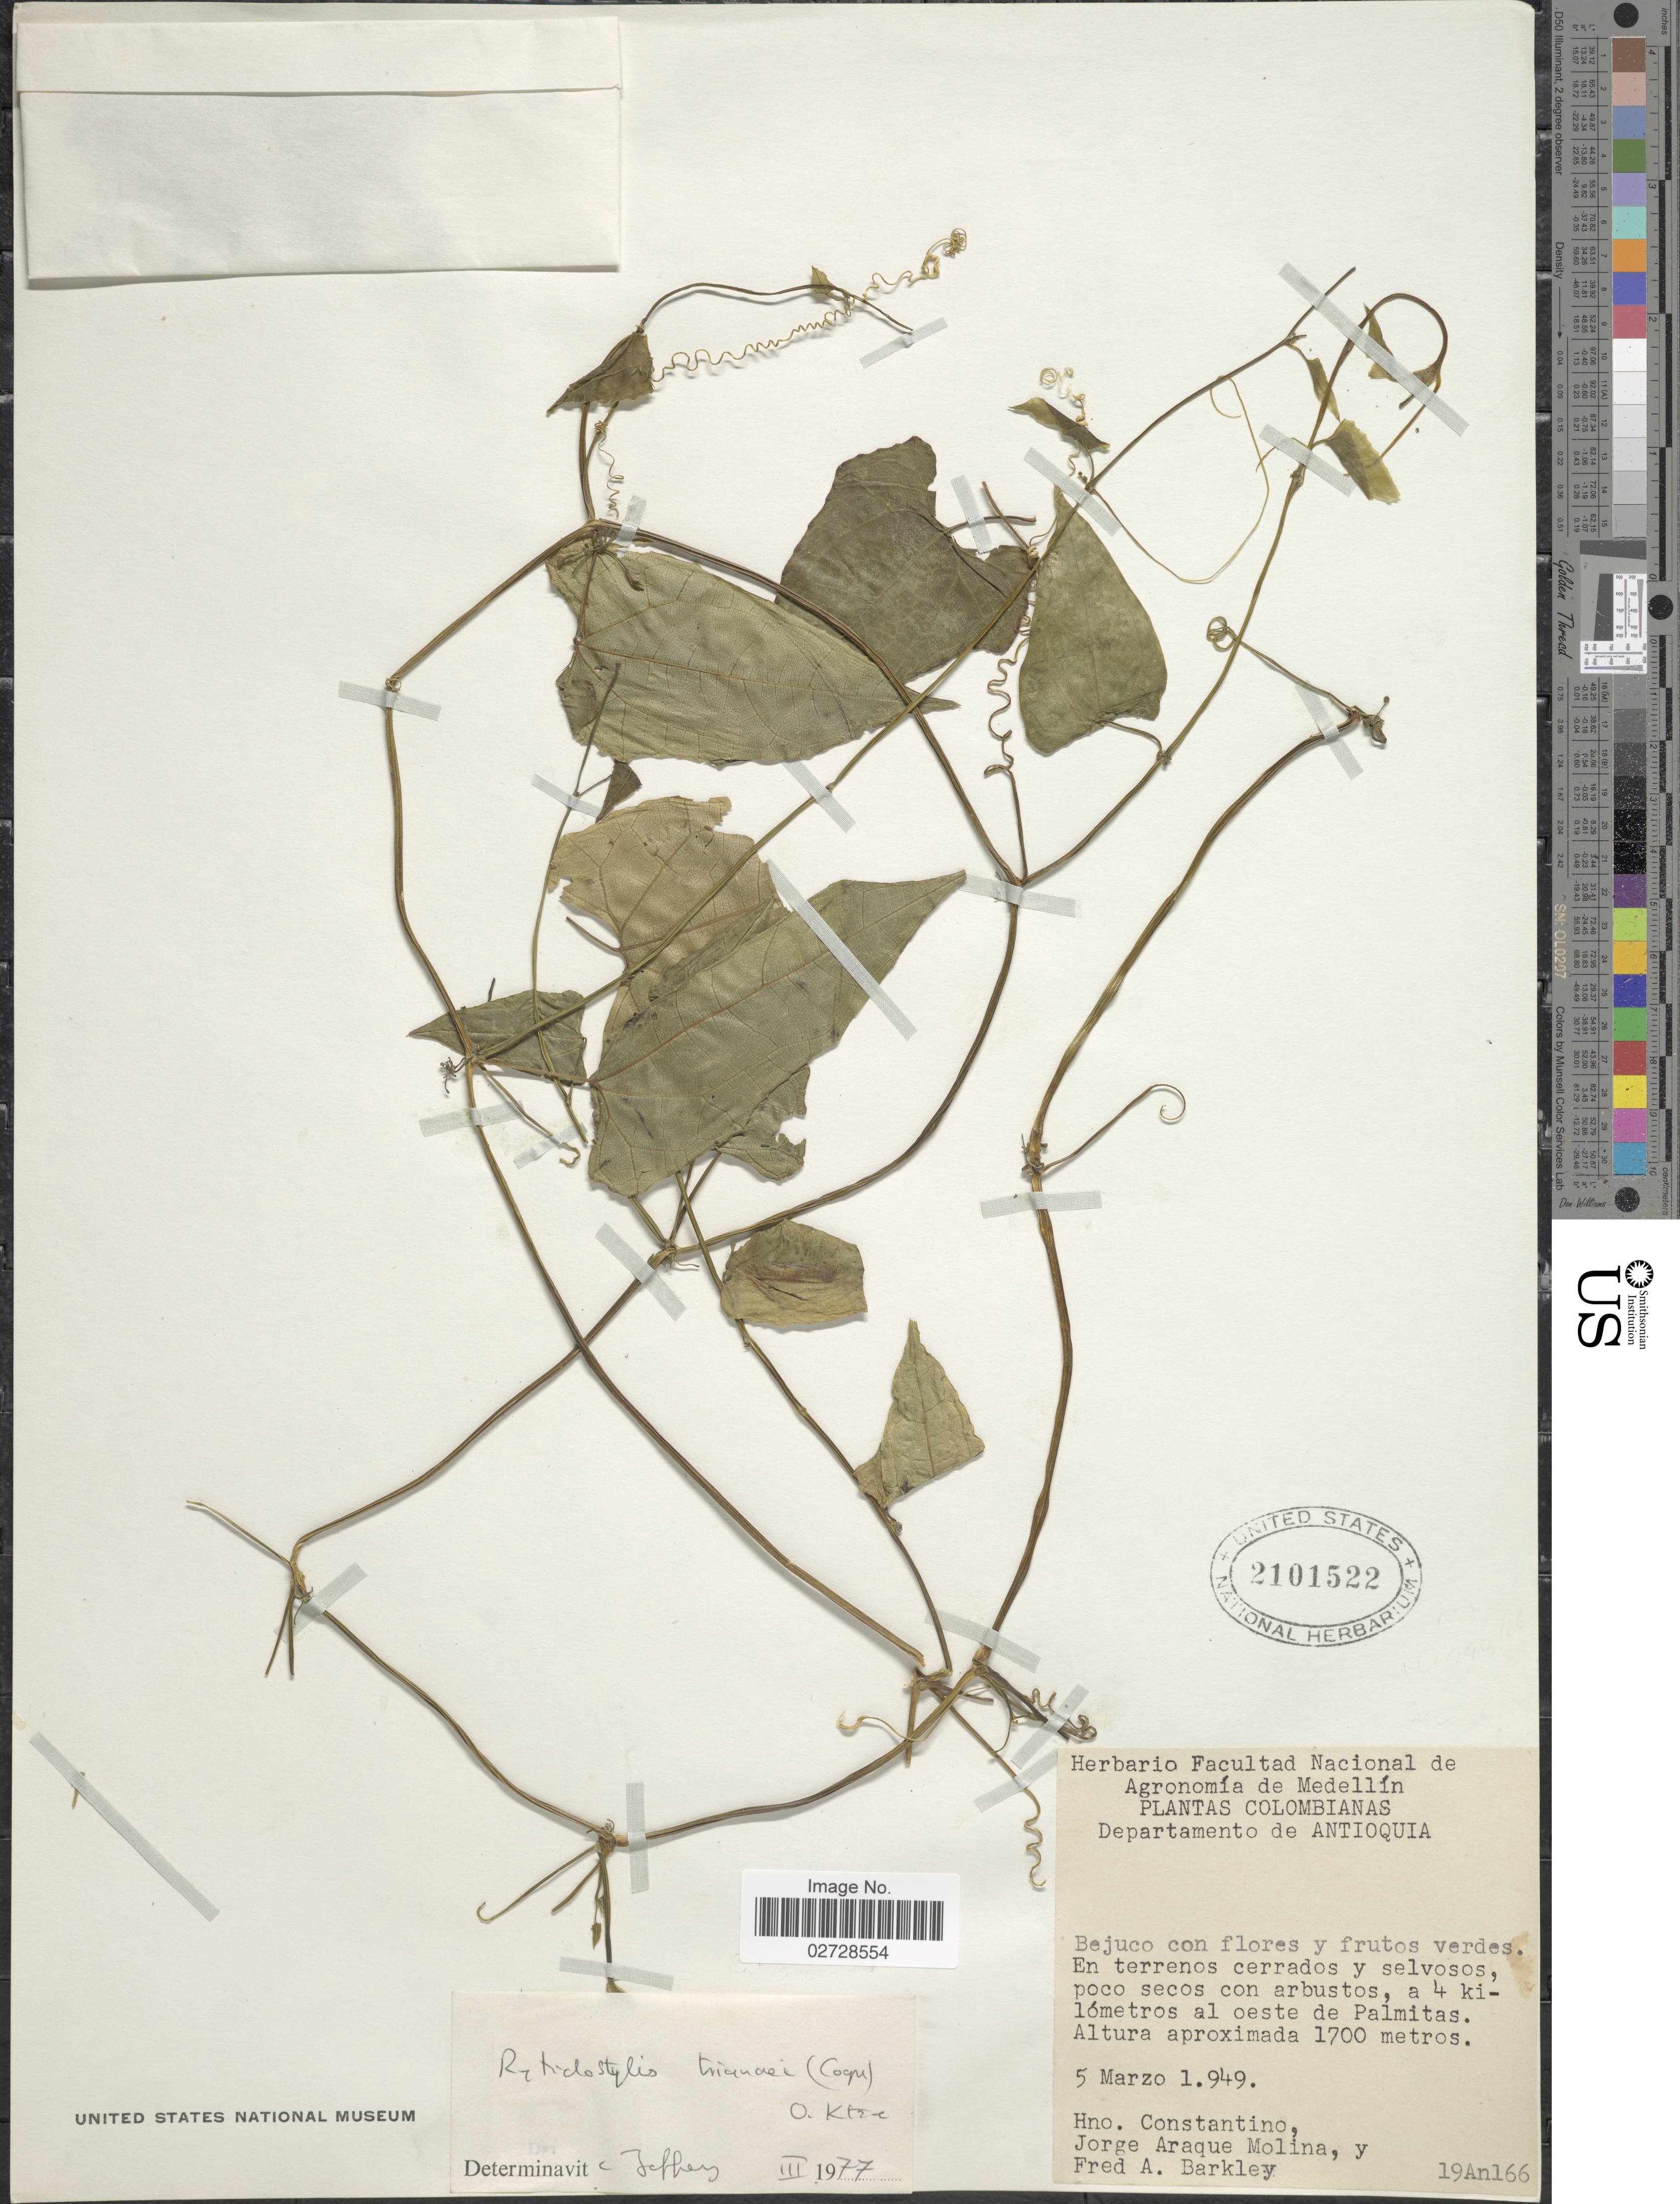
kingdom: Plantae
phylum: Tracheophyta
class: Magnoliopsida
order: Cucurbitales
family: Cucurbitaceae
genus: Cyclanthera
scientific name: Cyclanthera peruana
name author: H. Schaef. & S.S. Renner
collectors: H. Constantino, J. Araque Molina & F. A. Barkley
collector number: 19An166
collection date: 1949-03-05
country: Colombia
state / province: Antioquia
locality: En terrenos cerrados y selvosos, poco secos con arbustos, a 4 kilometros al oeste de Palmitas.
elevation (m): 1700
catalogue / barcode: US 2101522